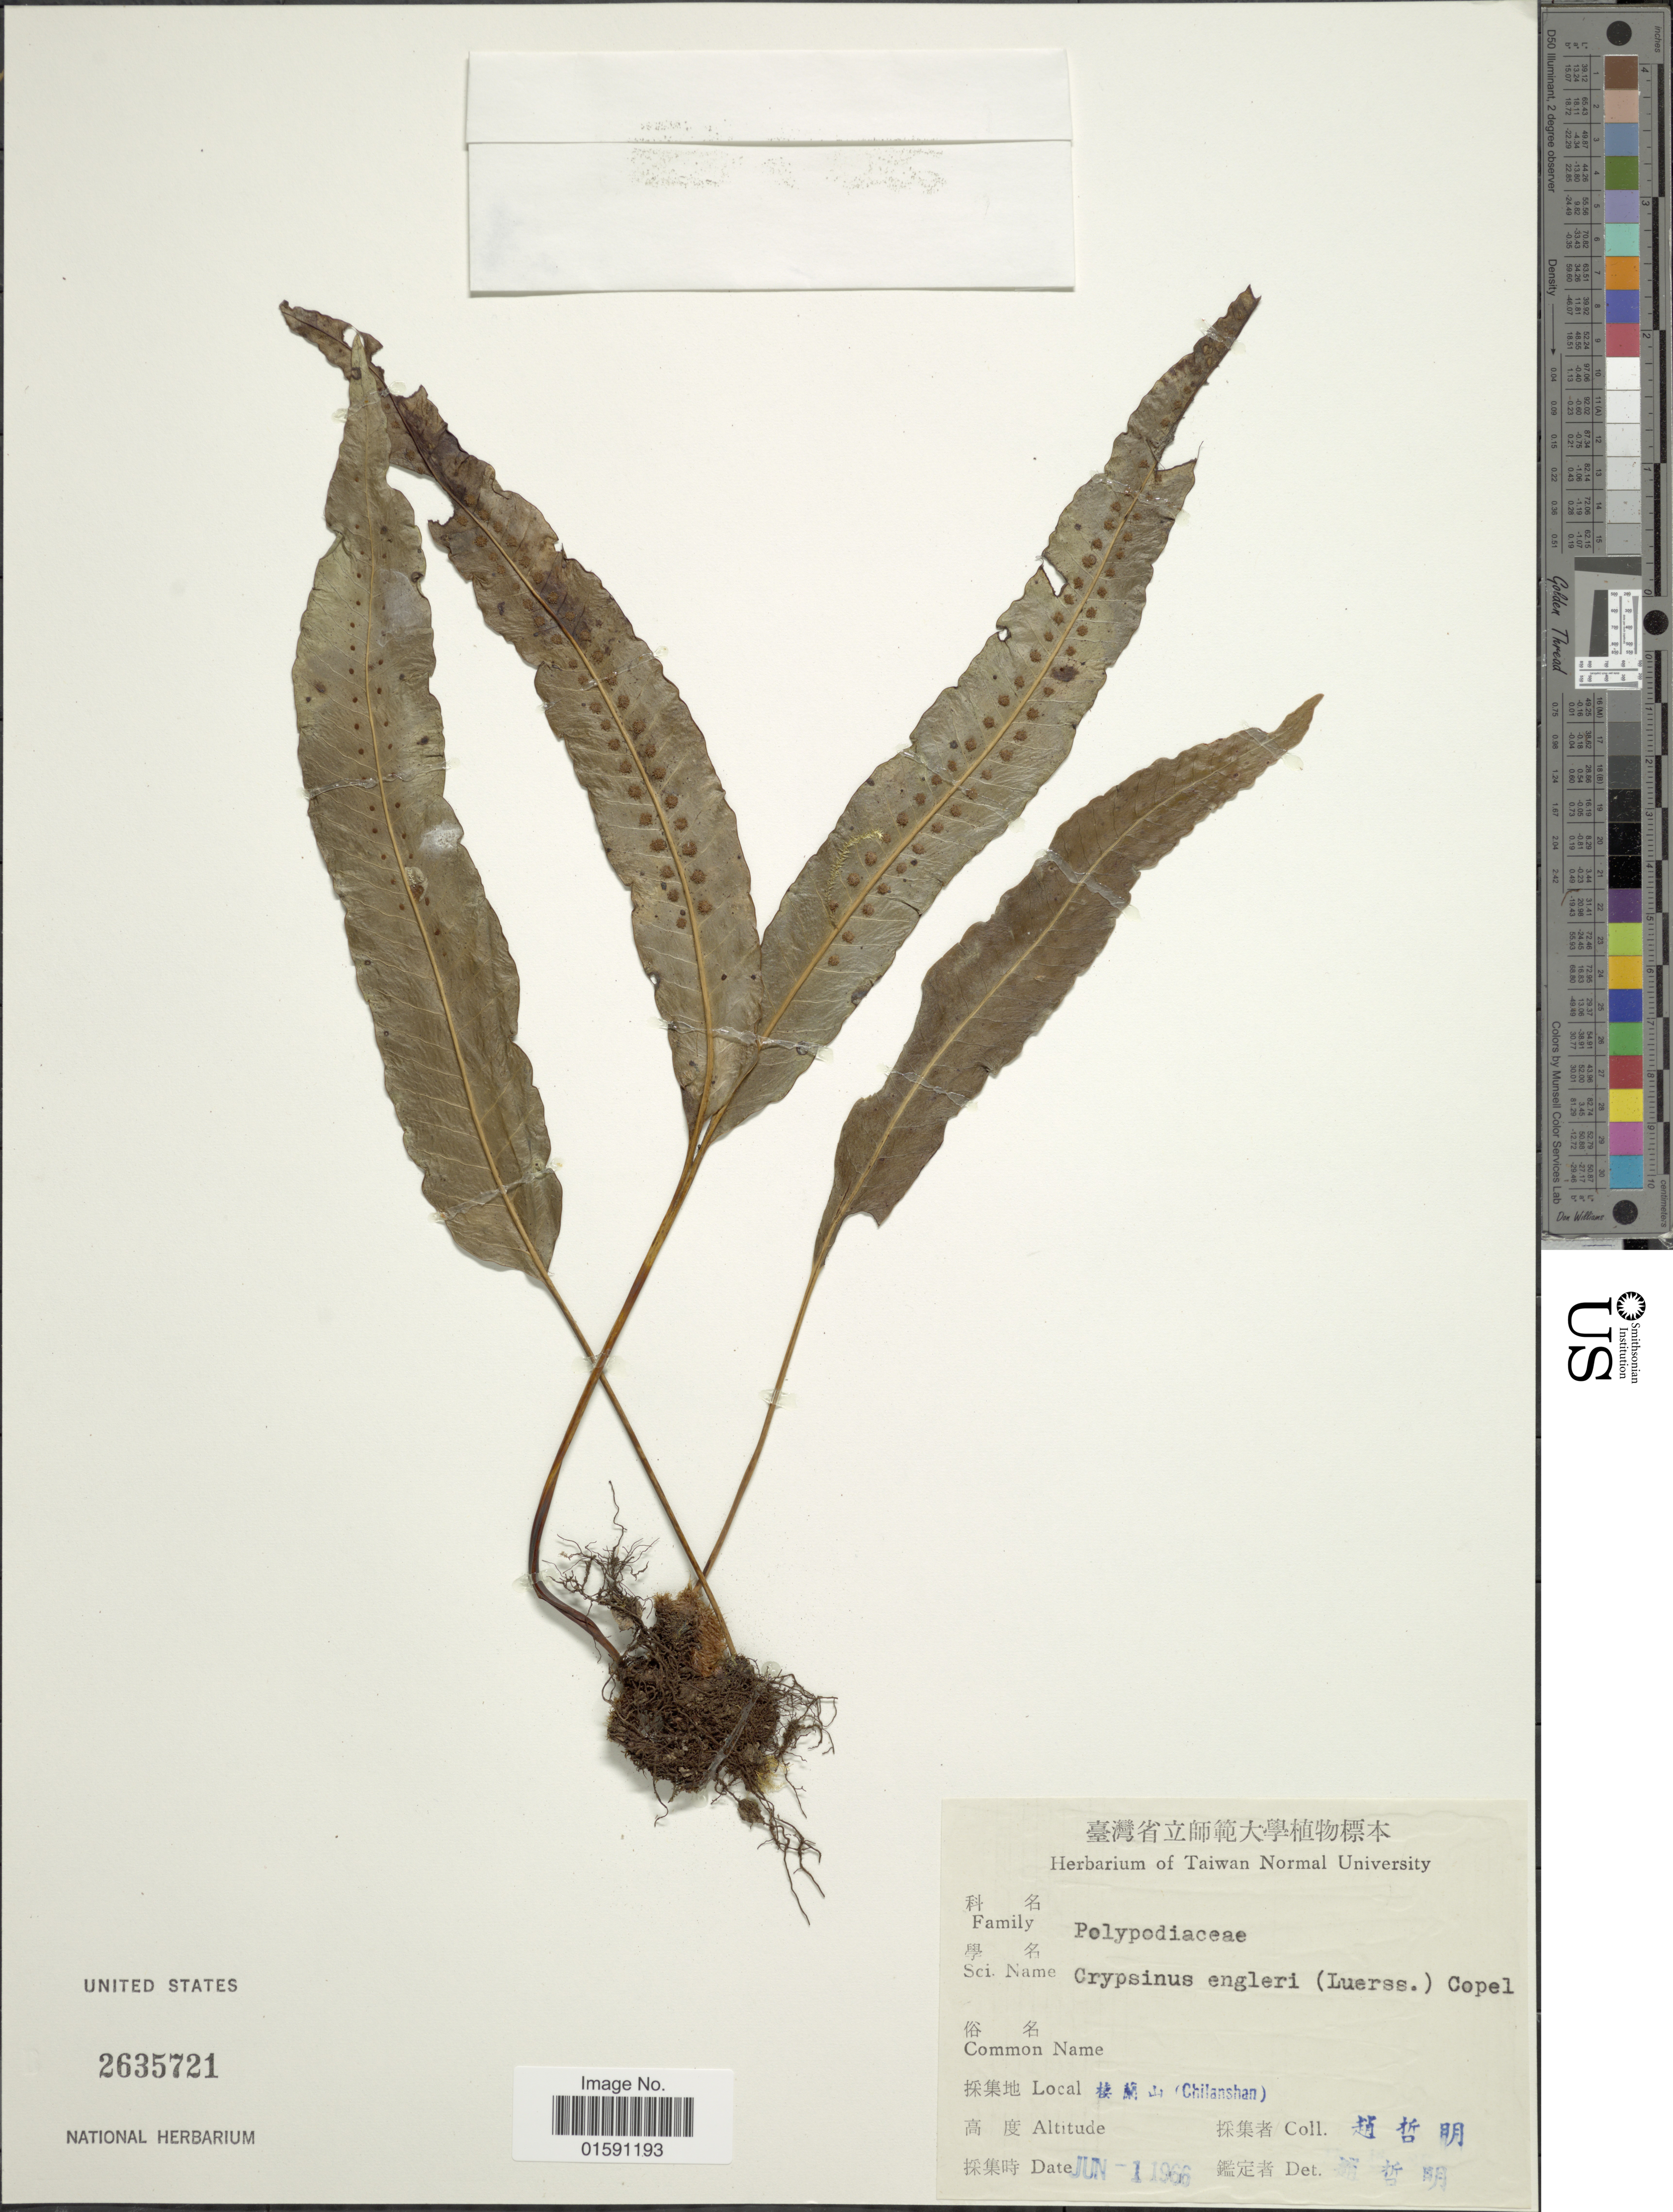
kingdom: Plantae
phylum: Tracheophyta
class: Polypodiopsida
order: Polypodiales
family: Polypodiaceae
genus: Selliguea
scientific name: Selliguea engleri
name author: (Luerss.) Fraser-Jenk.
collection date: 1966-06-01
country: Taiwan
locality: Chilanshan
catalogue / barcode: US 2635721